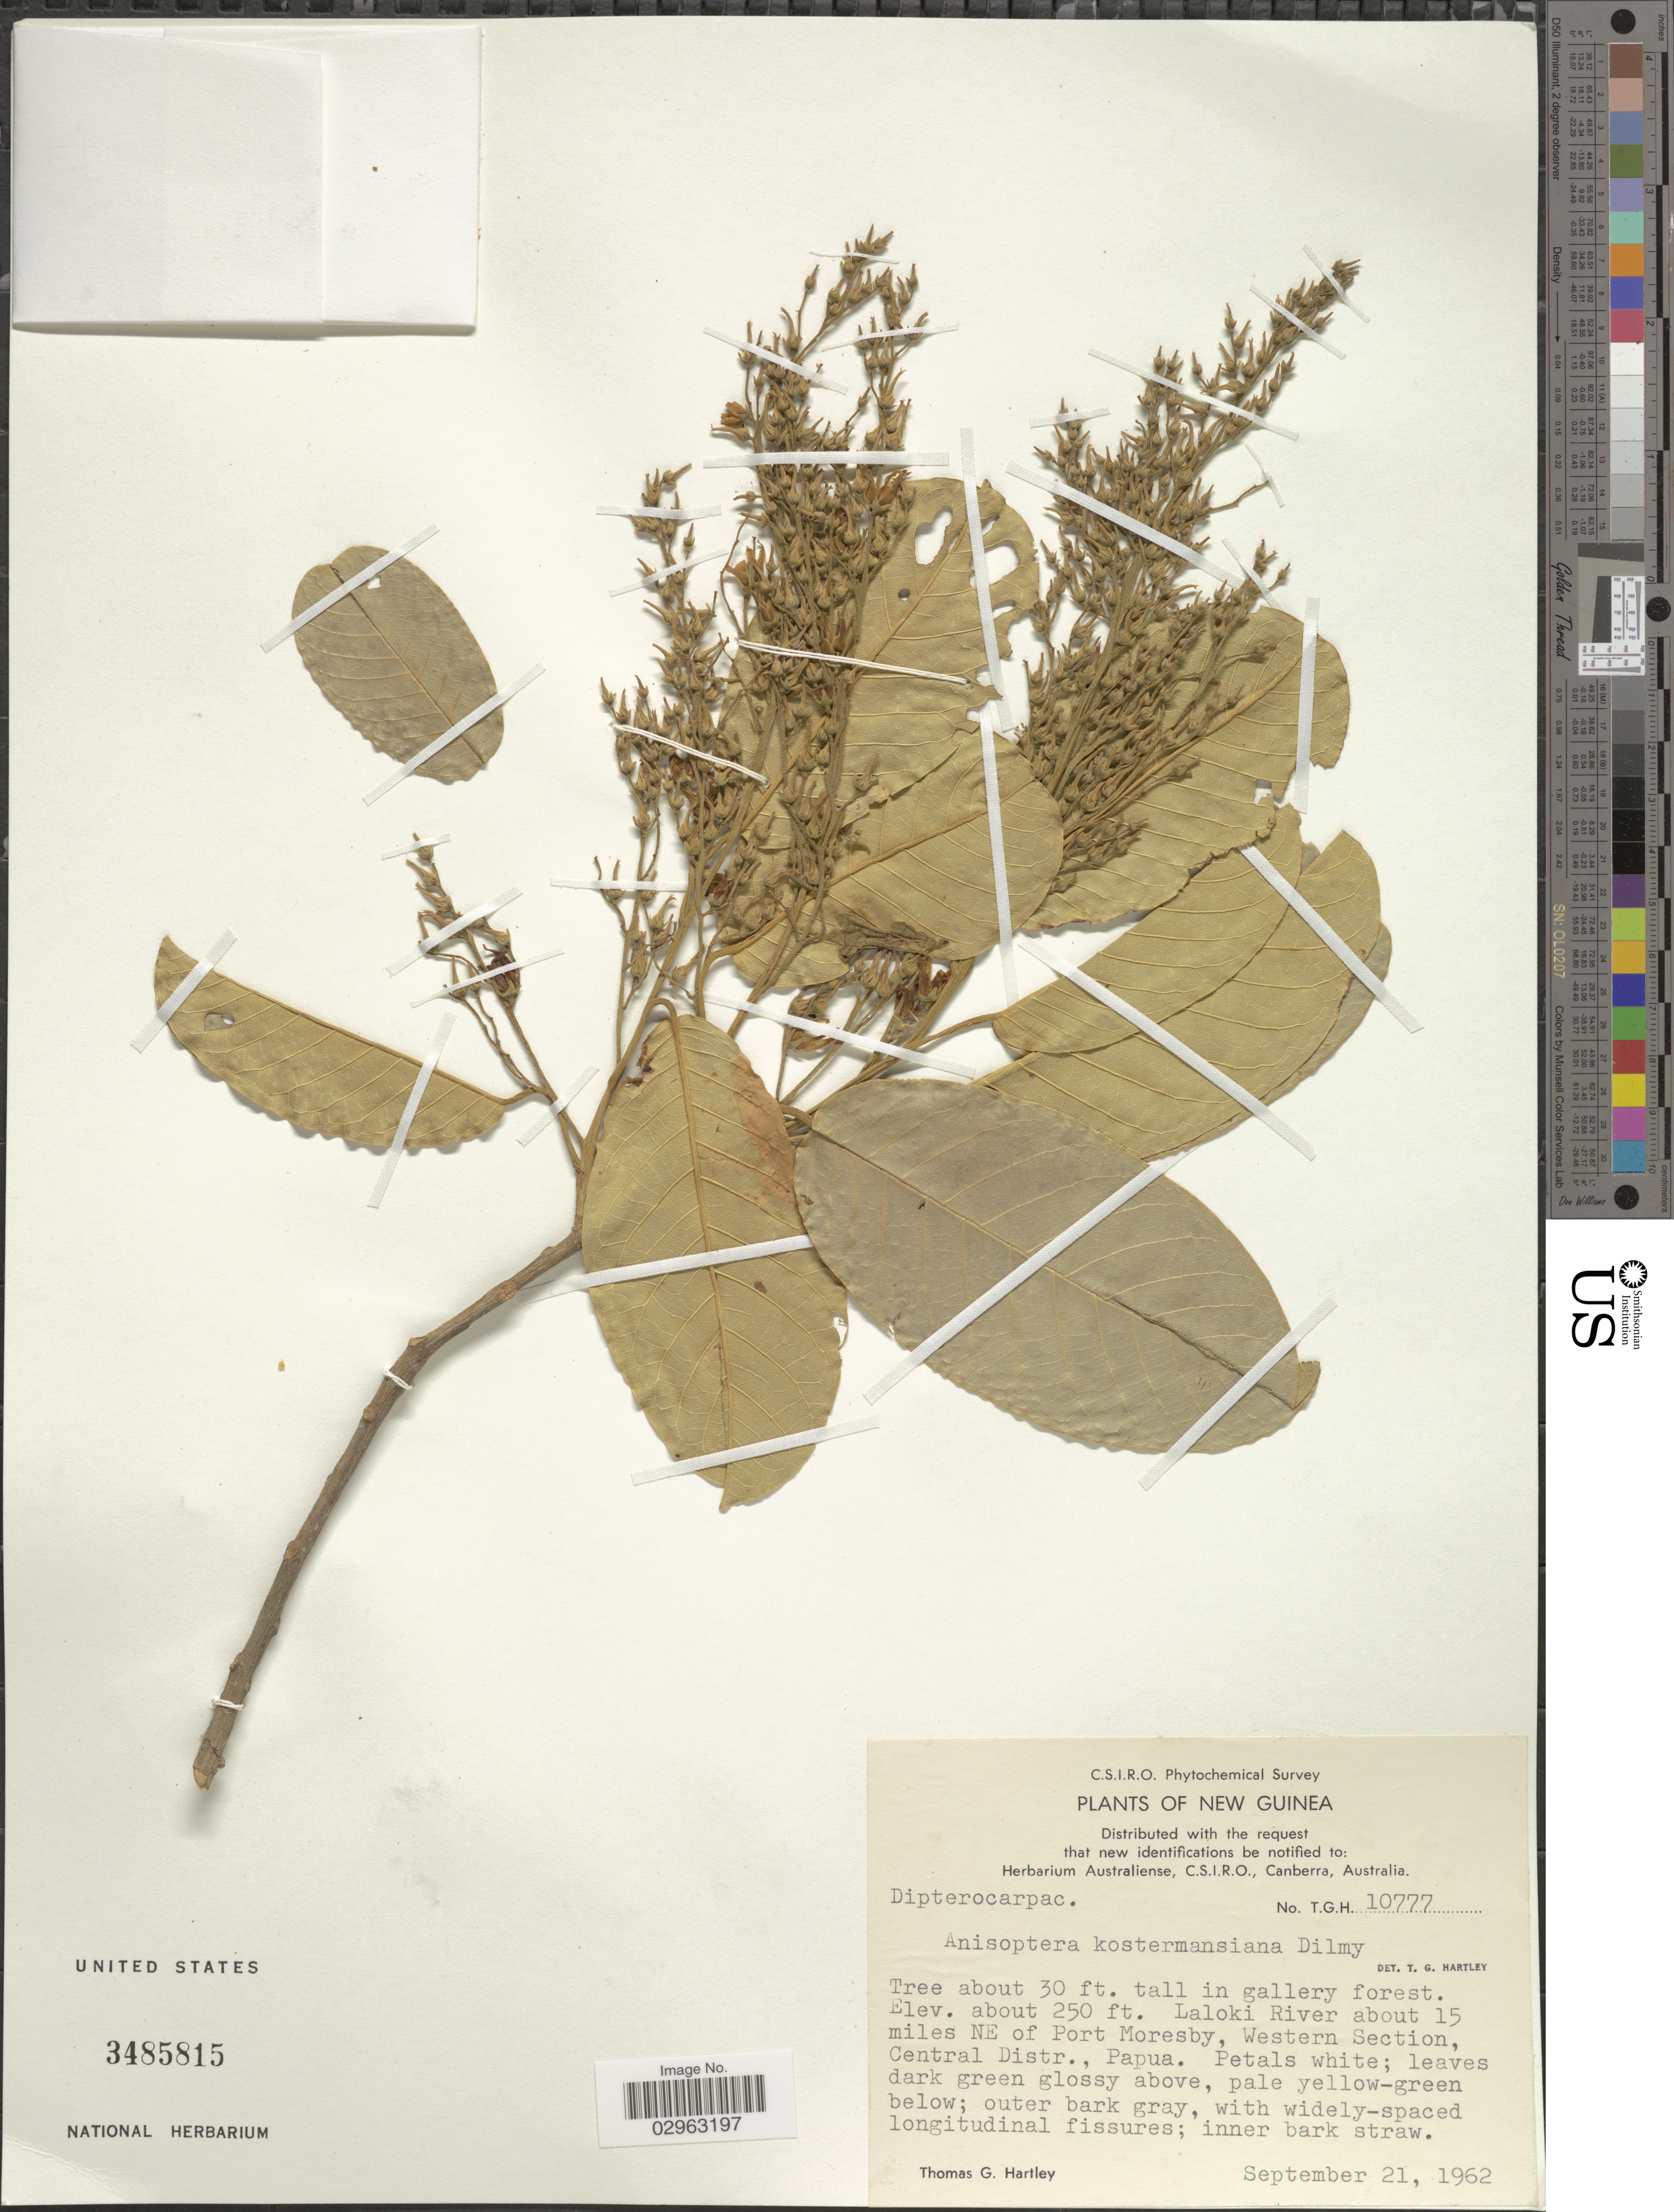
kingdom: Plantae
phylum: Tracheophyta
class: Magnoliopsida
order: Malvales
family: Dipterocarpaceae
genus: Anisoptera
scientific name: Anisoptera thurifera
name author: (Blanco) Blume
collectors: T. G. Hartley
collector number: TGH10777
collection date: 1962-09-21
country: Papua New Guinea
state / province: Central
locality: New Guinea, Laloki River about 15 miles NE of Port Moresby, Western Section, Central Distr., Papua.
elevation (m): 76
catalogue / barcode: US 3485815